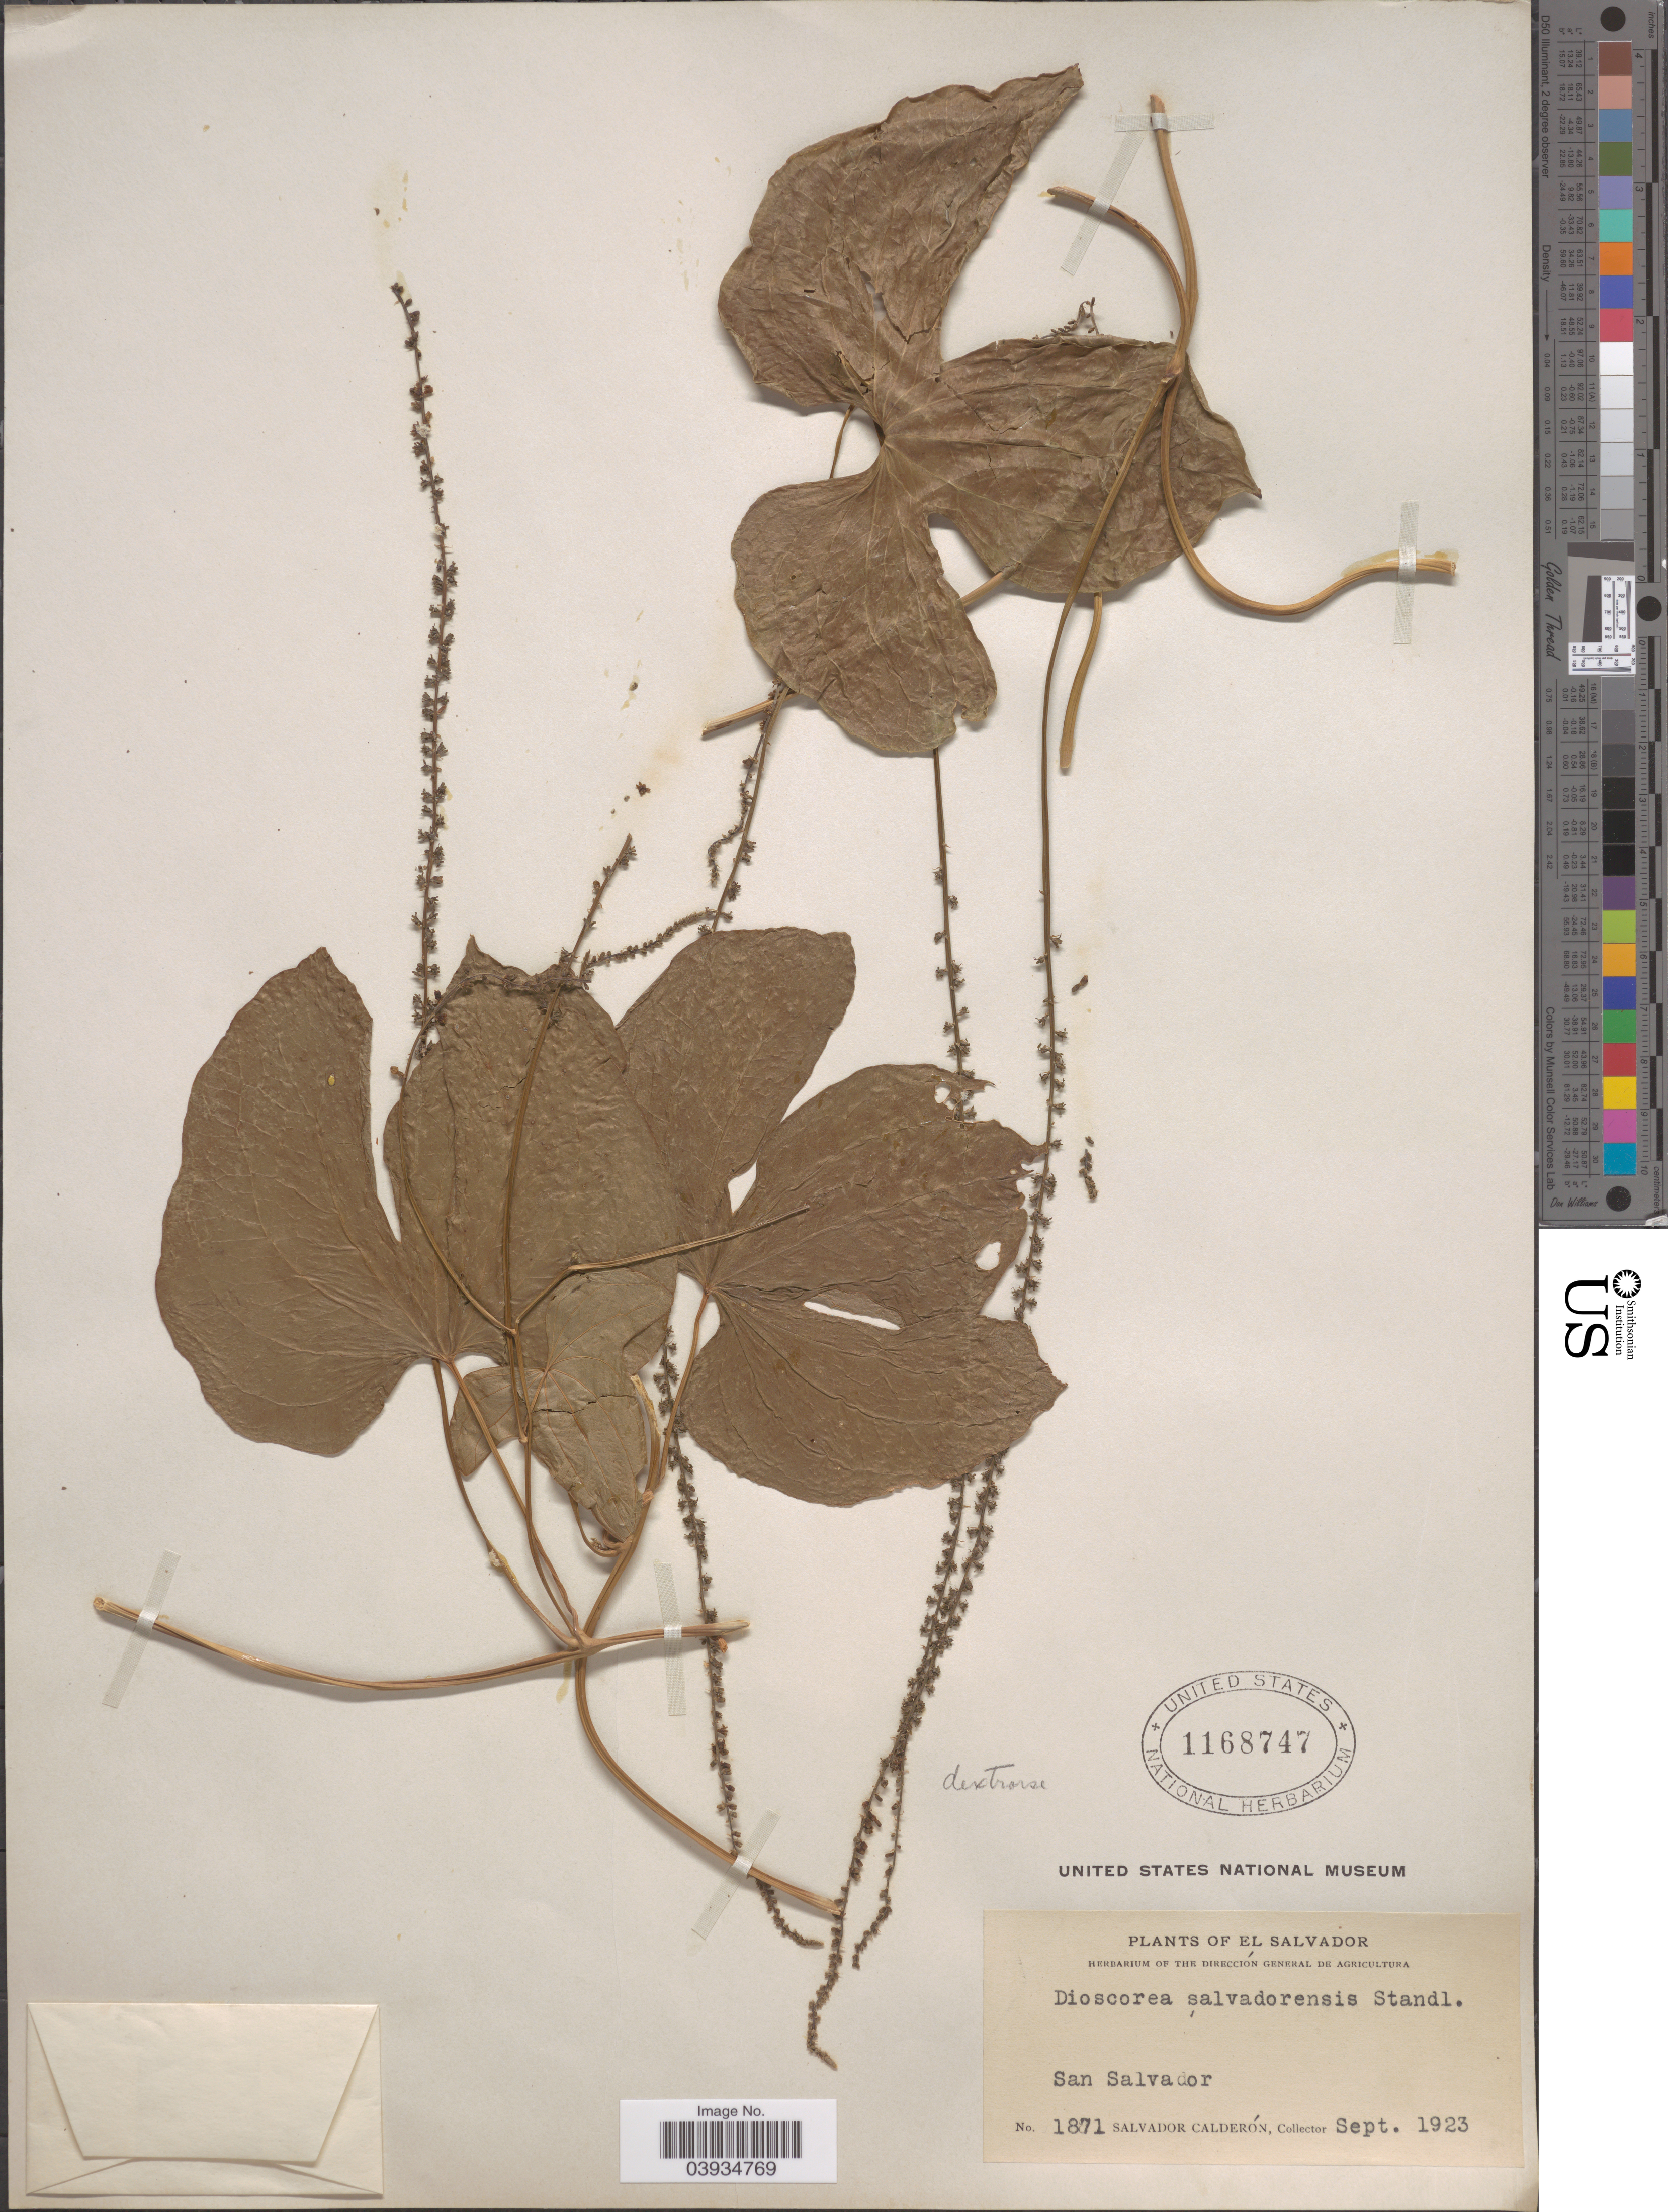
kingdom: Plantae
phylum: Tracheophyta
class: Liliopsida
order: Dioscoreales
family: Dioscoreaceae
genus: Dioscorea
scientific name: Dioscorea salvadorensis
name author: Standl.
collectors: S. Calderón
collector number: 1871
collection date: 1923-09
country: El Salvador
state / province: San Salvador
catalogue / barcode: US 1168747